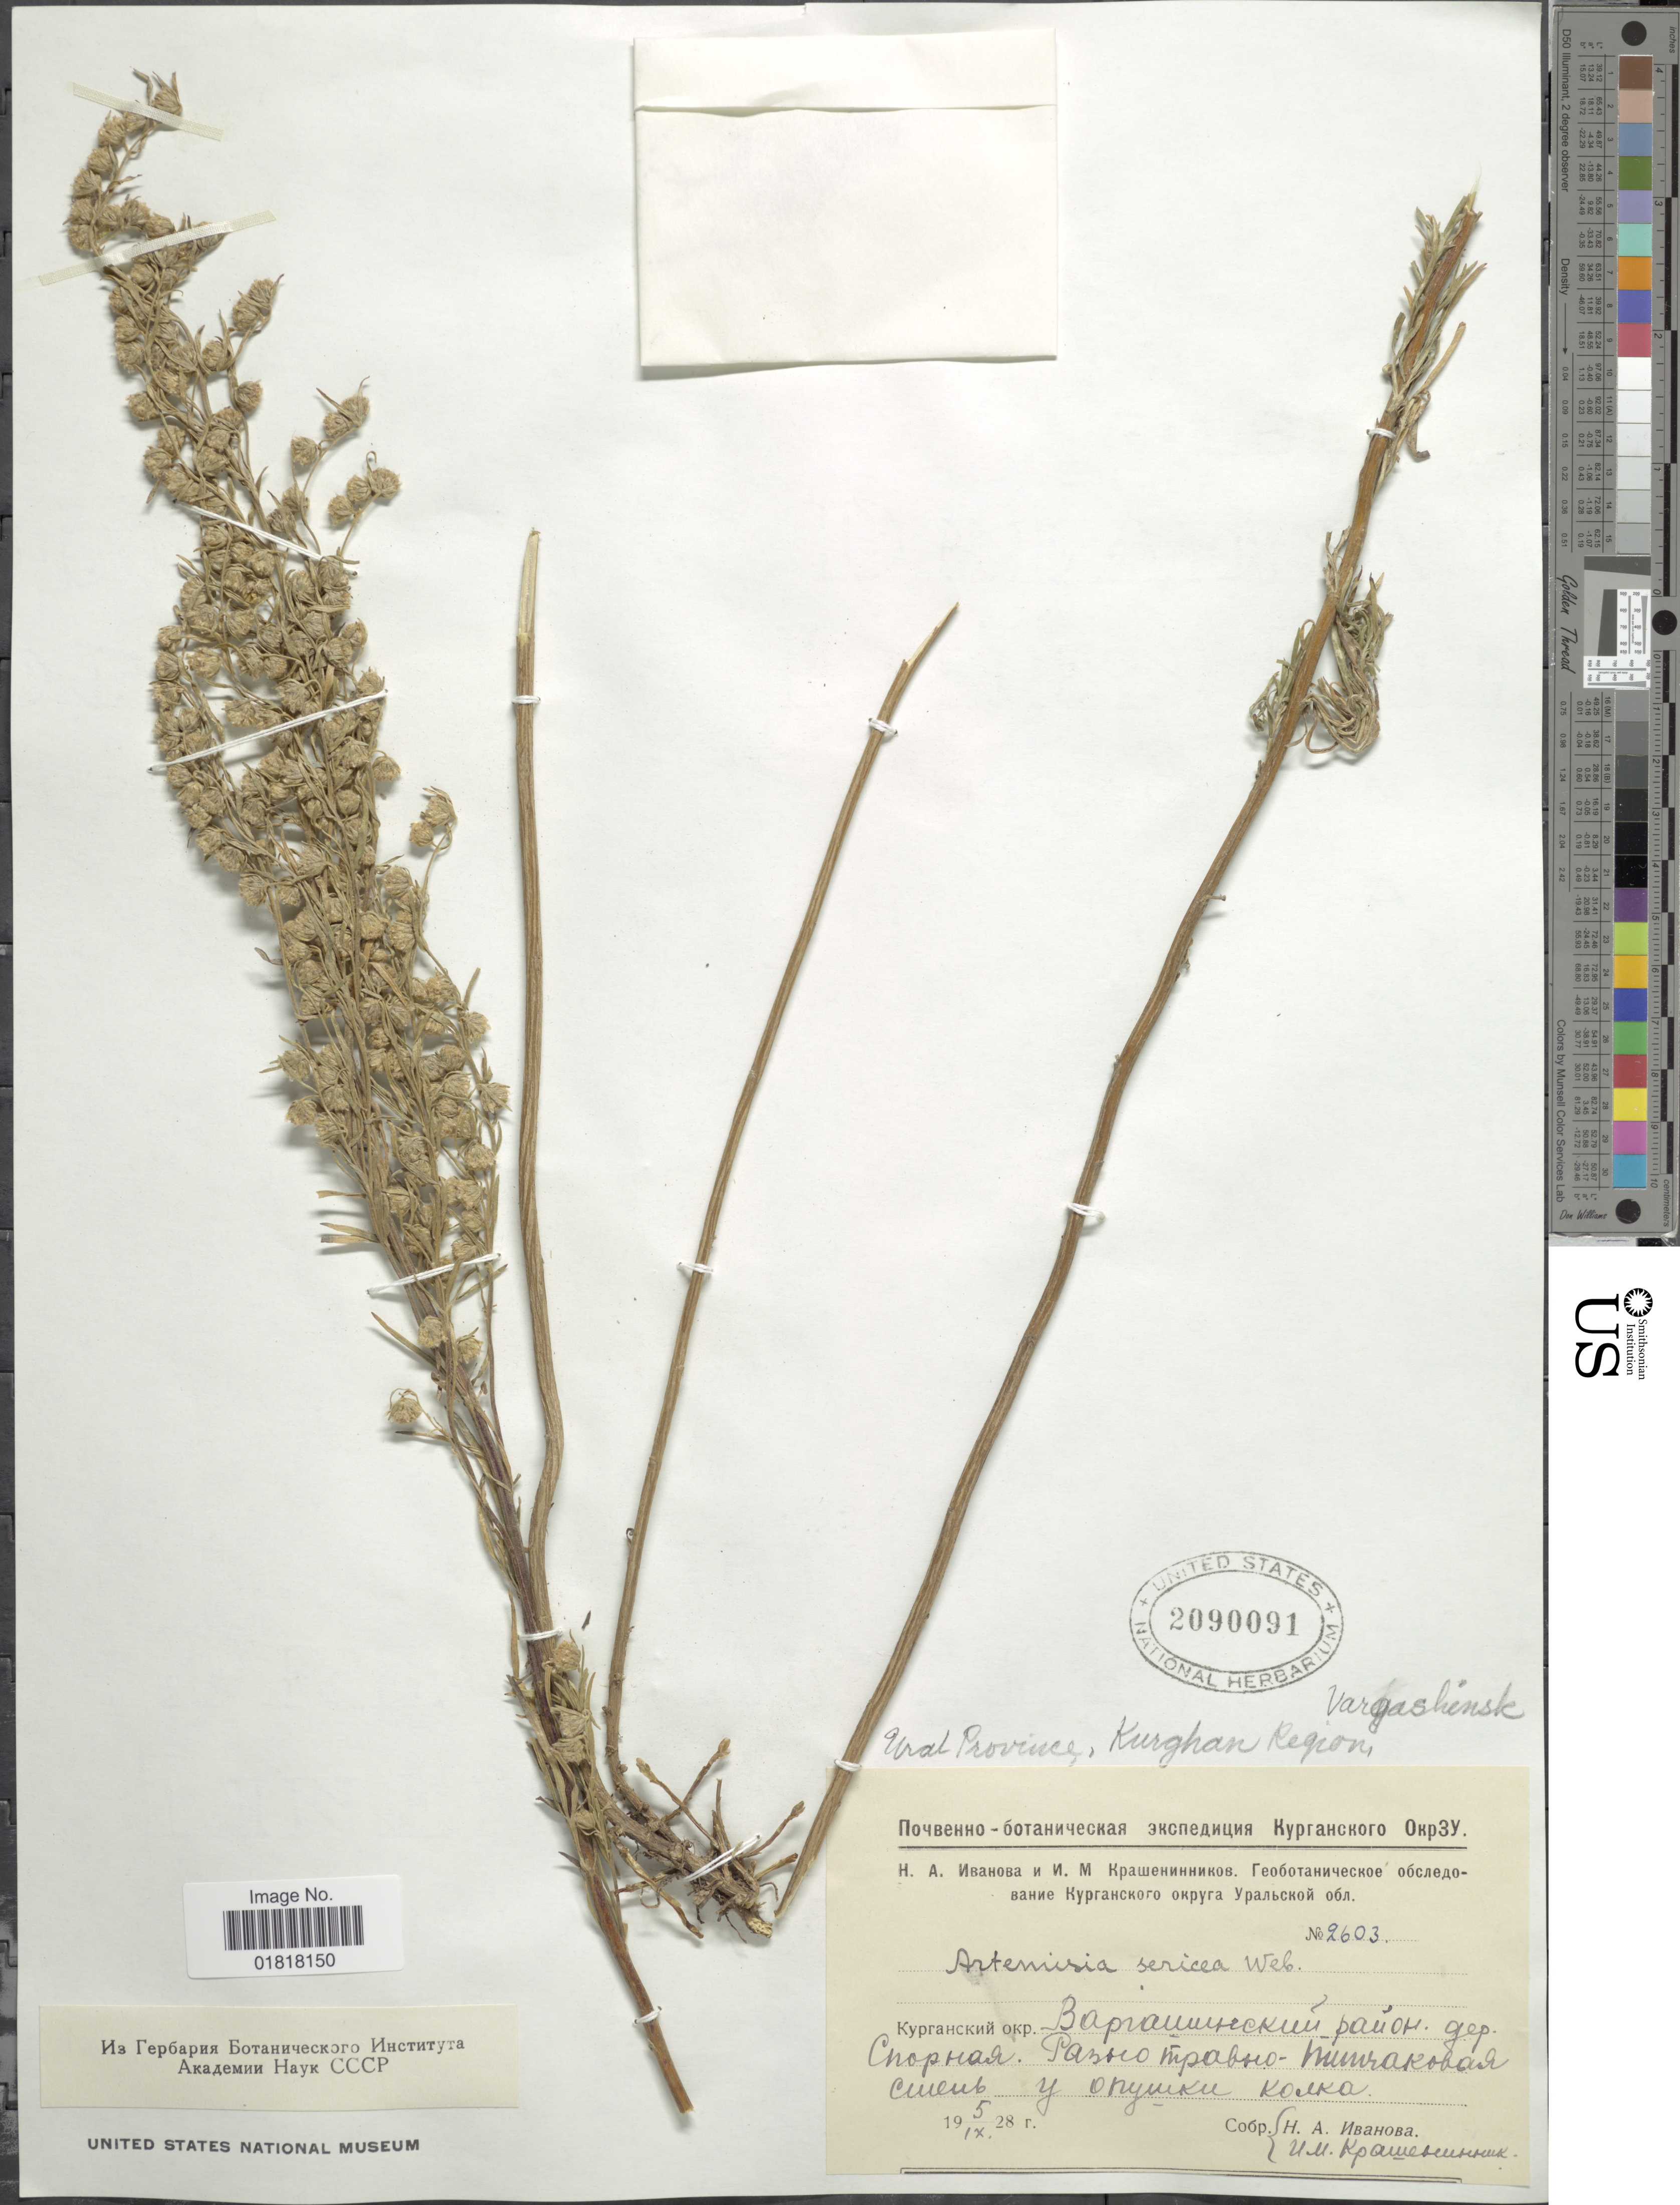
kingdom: Plantae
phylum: Tracheophyta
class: Magnoliopsida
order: Asterales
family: Asteraceae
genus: Artemisia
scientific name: Artemisia sericea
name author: G.H. Weber ex Stechm.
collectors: Collector illegible & Collector illegible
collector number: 2603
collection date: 1928-09-05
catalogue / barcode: US 2090091